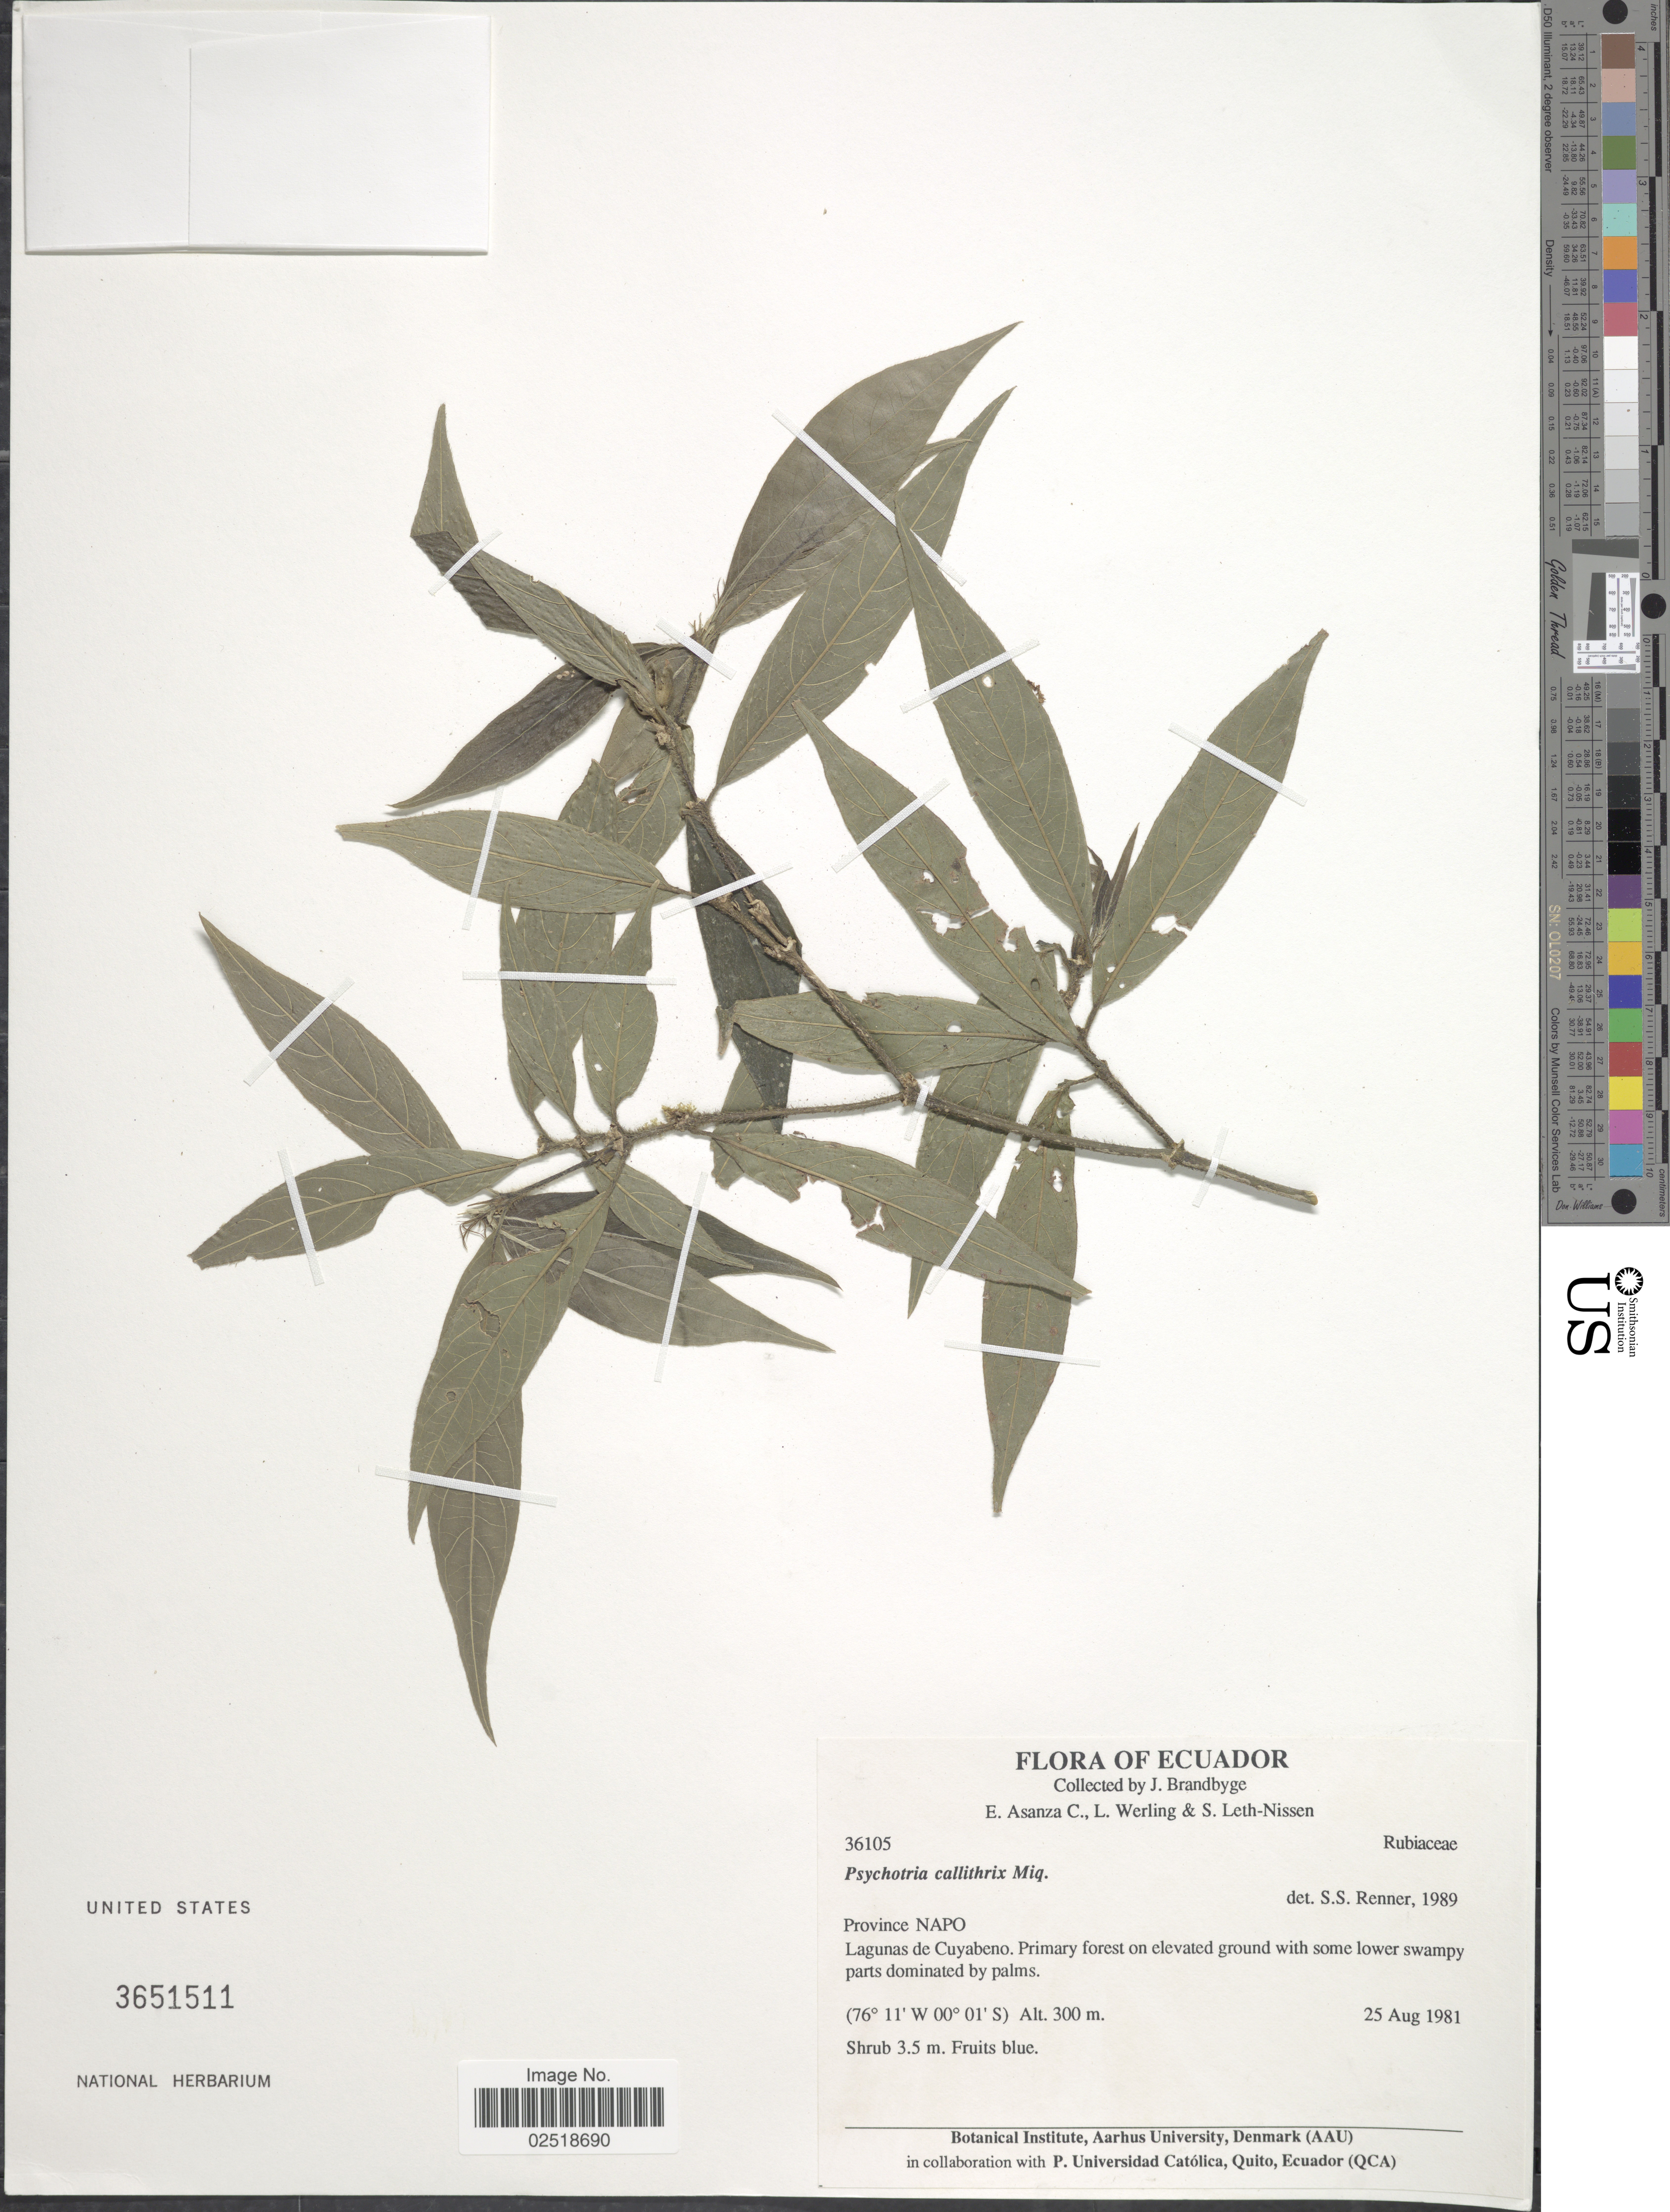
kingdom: Plantae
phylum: Tracheophyta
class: Magnoliopsida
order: Gentianales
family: Rubiaceae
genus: Palicourea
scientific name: Palicourea callithrix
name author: (Miq.) Delprete & J.H. Kirkbr.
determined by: Kirkbride, J. H., Jr.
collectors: J. Brandbyge, E. Asanza, L. Werling & S. Leth-Nissen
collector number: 36105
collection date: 1981-08-25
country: Ecuador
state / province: Napo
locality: Lagunas de Cuyabeno. Primary forest on elevated ground with some lower swampy part dominated by palms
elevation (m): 300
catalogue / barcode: US 3651511